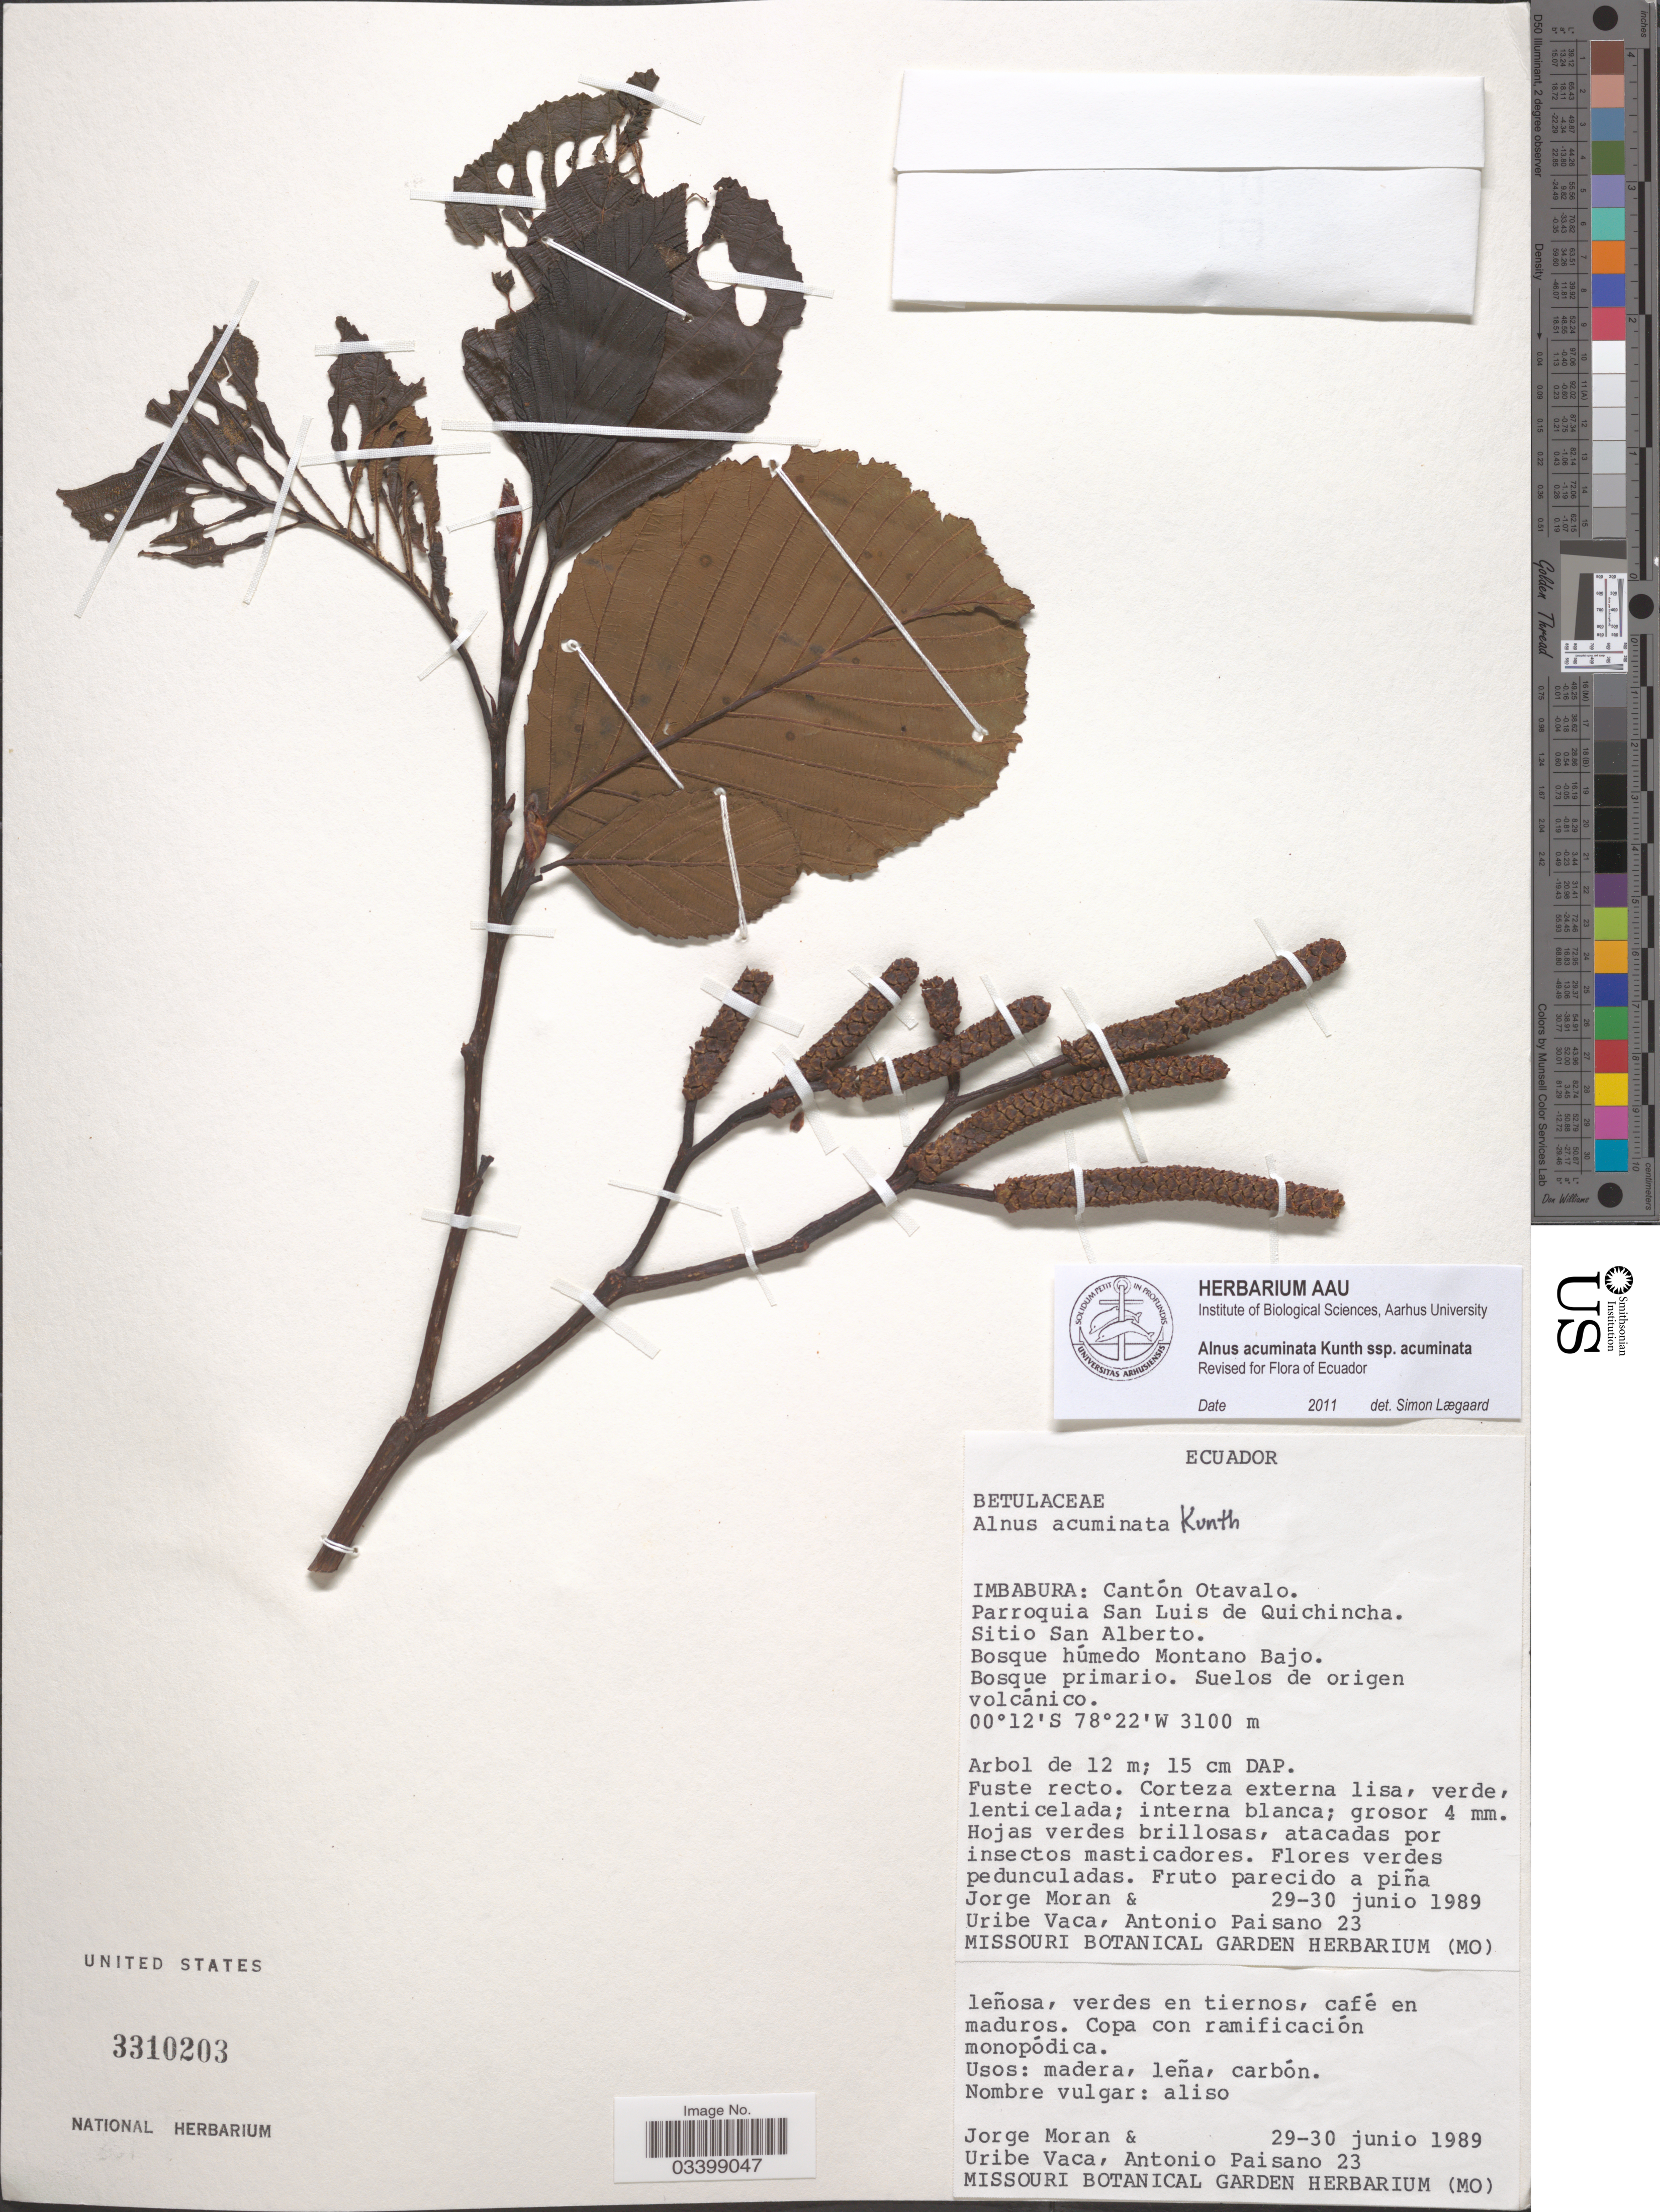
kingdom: Plantae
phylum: Tracheophyta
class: Magnoliopsida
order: Fagales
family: Betulaceae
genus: Alnus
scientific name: Alnus acuminata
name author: Kunth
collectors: J. Moran, U. Vaca & A. Paisano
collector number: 23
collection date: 1989-06-29/1989-06-30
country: Ecuador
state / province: Imbabura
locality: Cantón Otavalo. Parroquia San Luis de Quichincha. Sitio San Alberto. Bosque húmedo Montano Bajo.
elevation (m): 3100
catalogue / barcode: US 3310203